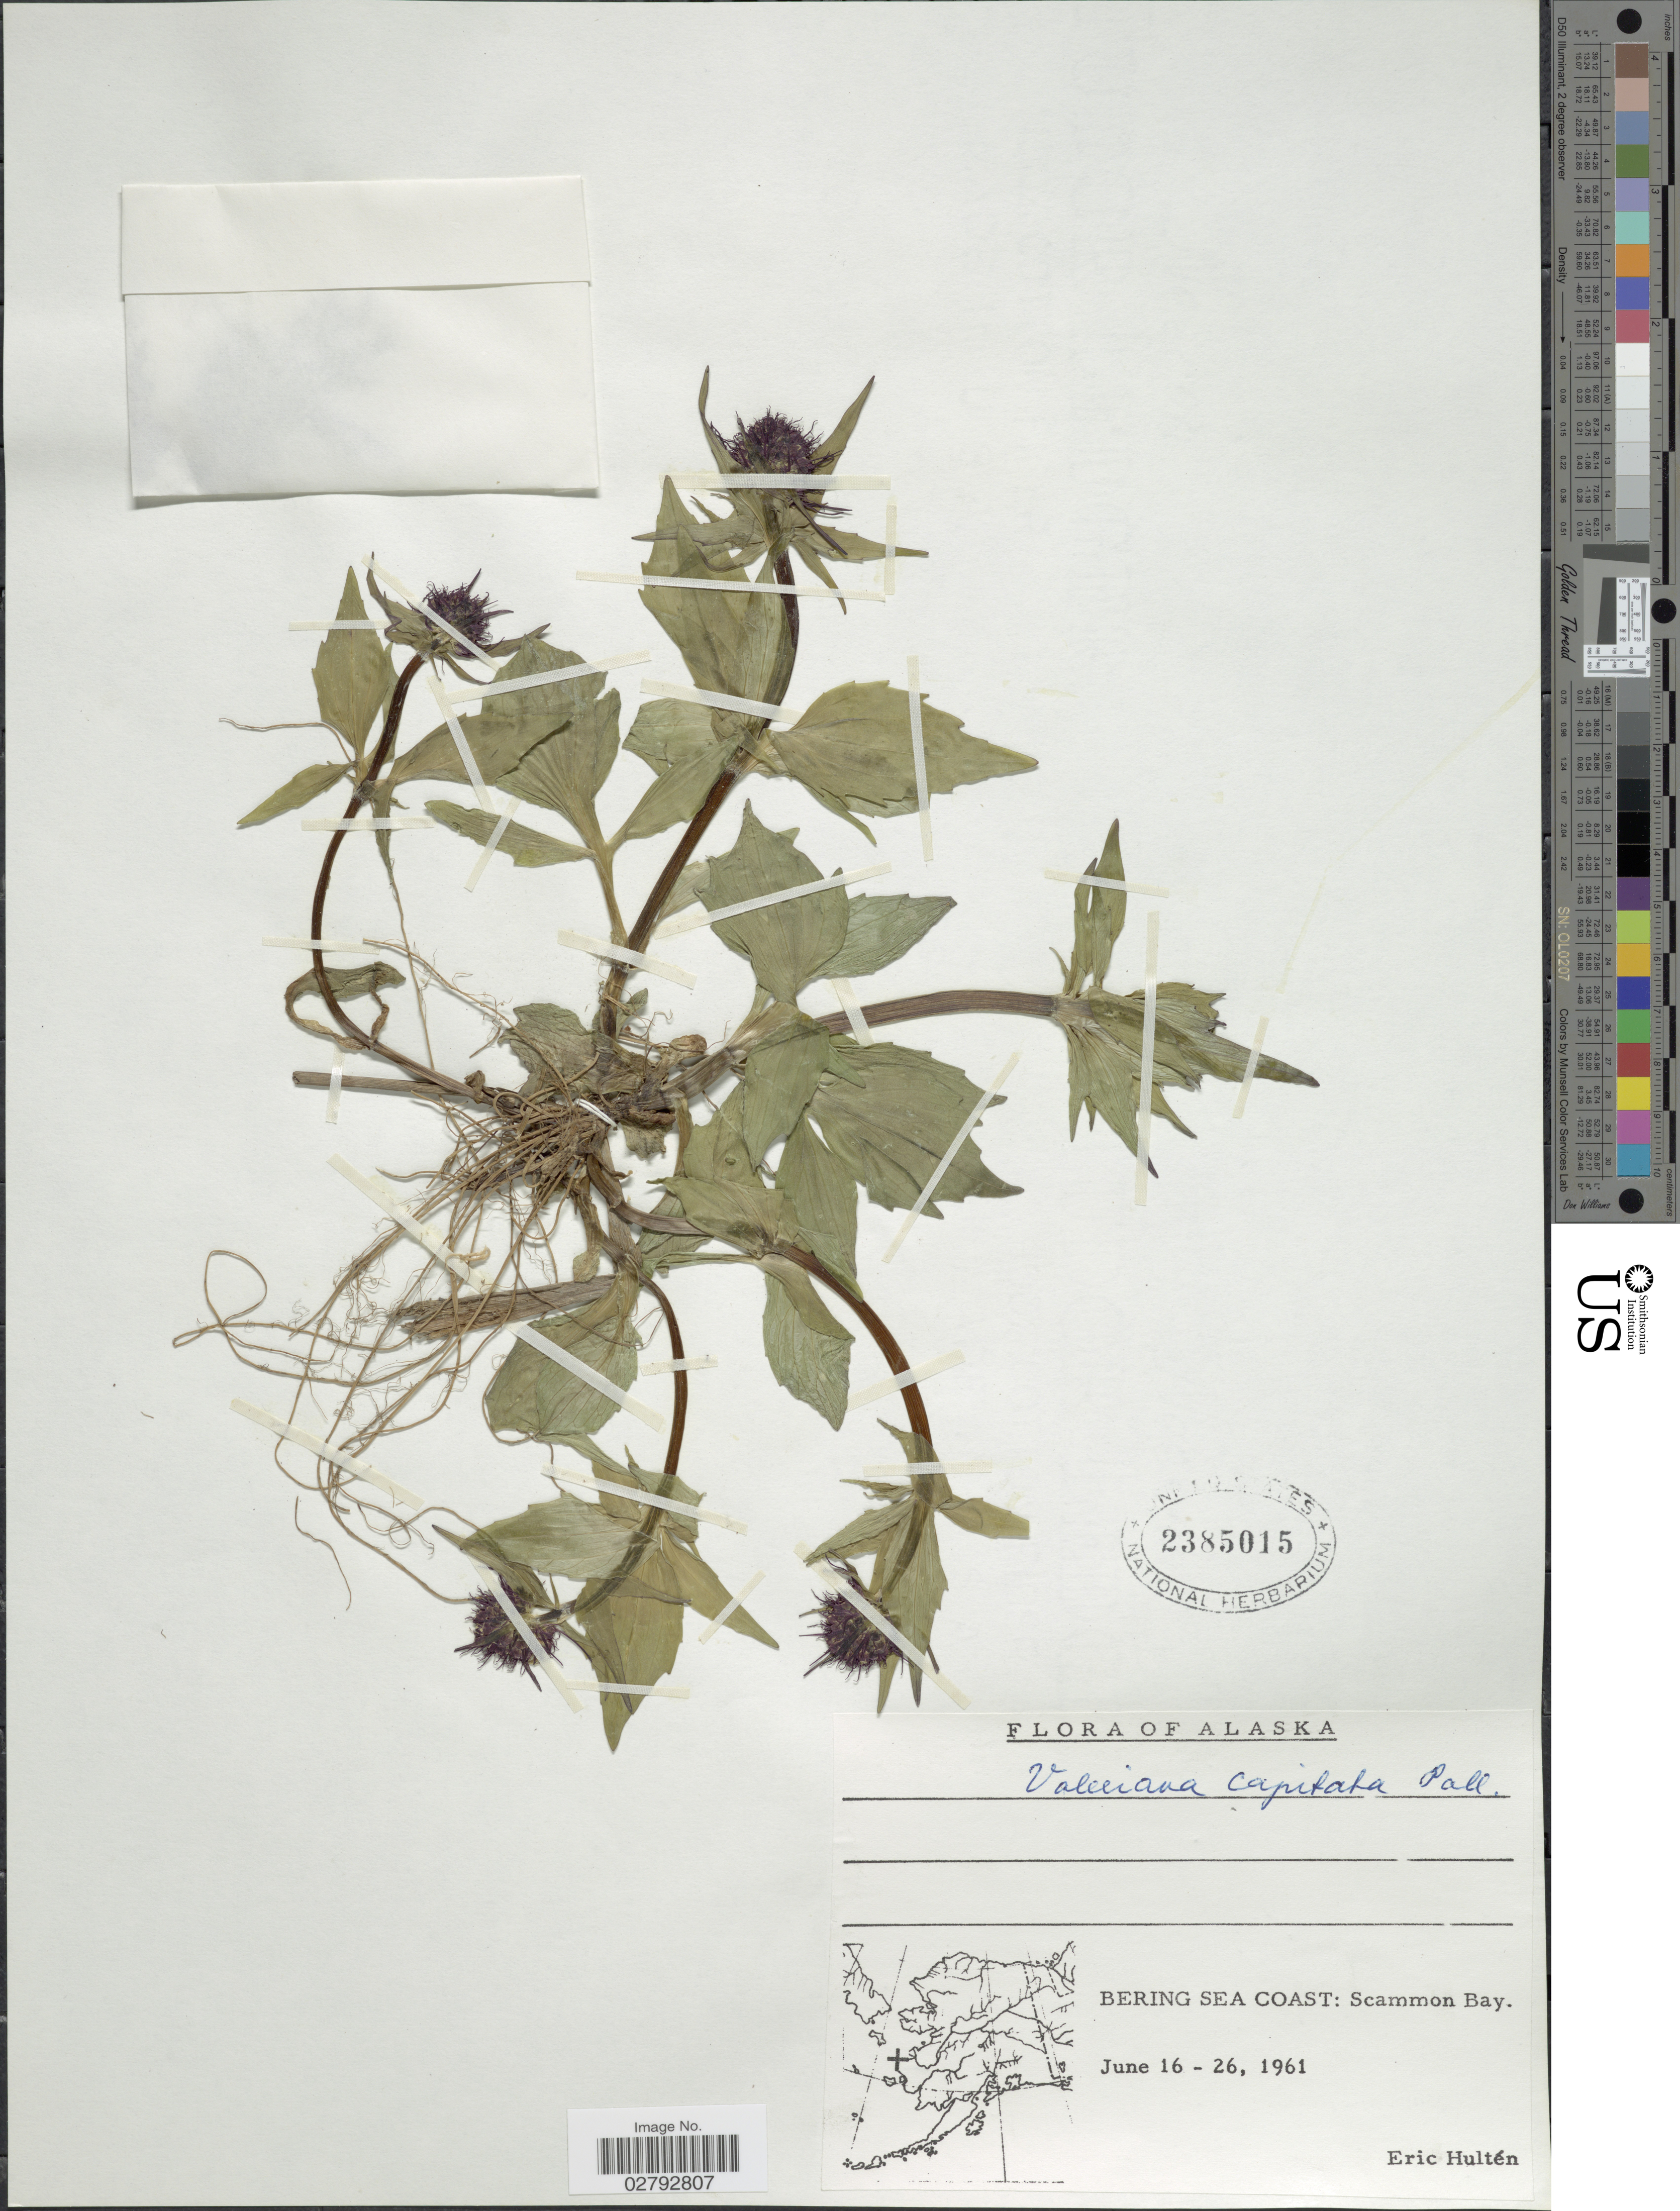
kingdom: Plantae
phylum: Tracheophyta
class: Magnoliopsida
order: Dipsacales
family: Caprifoliaceae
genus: Valeriana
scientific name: Valeriana capitata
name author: Link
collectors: E. G. Hultén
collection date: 1961-06-16/1961-06-26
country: United States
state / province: Alaska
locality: Bering Sea Coast: Scammon Bay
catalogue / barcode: US 2385015